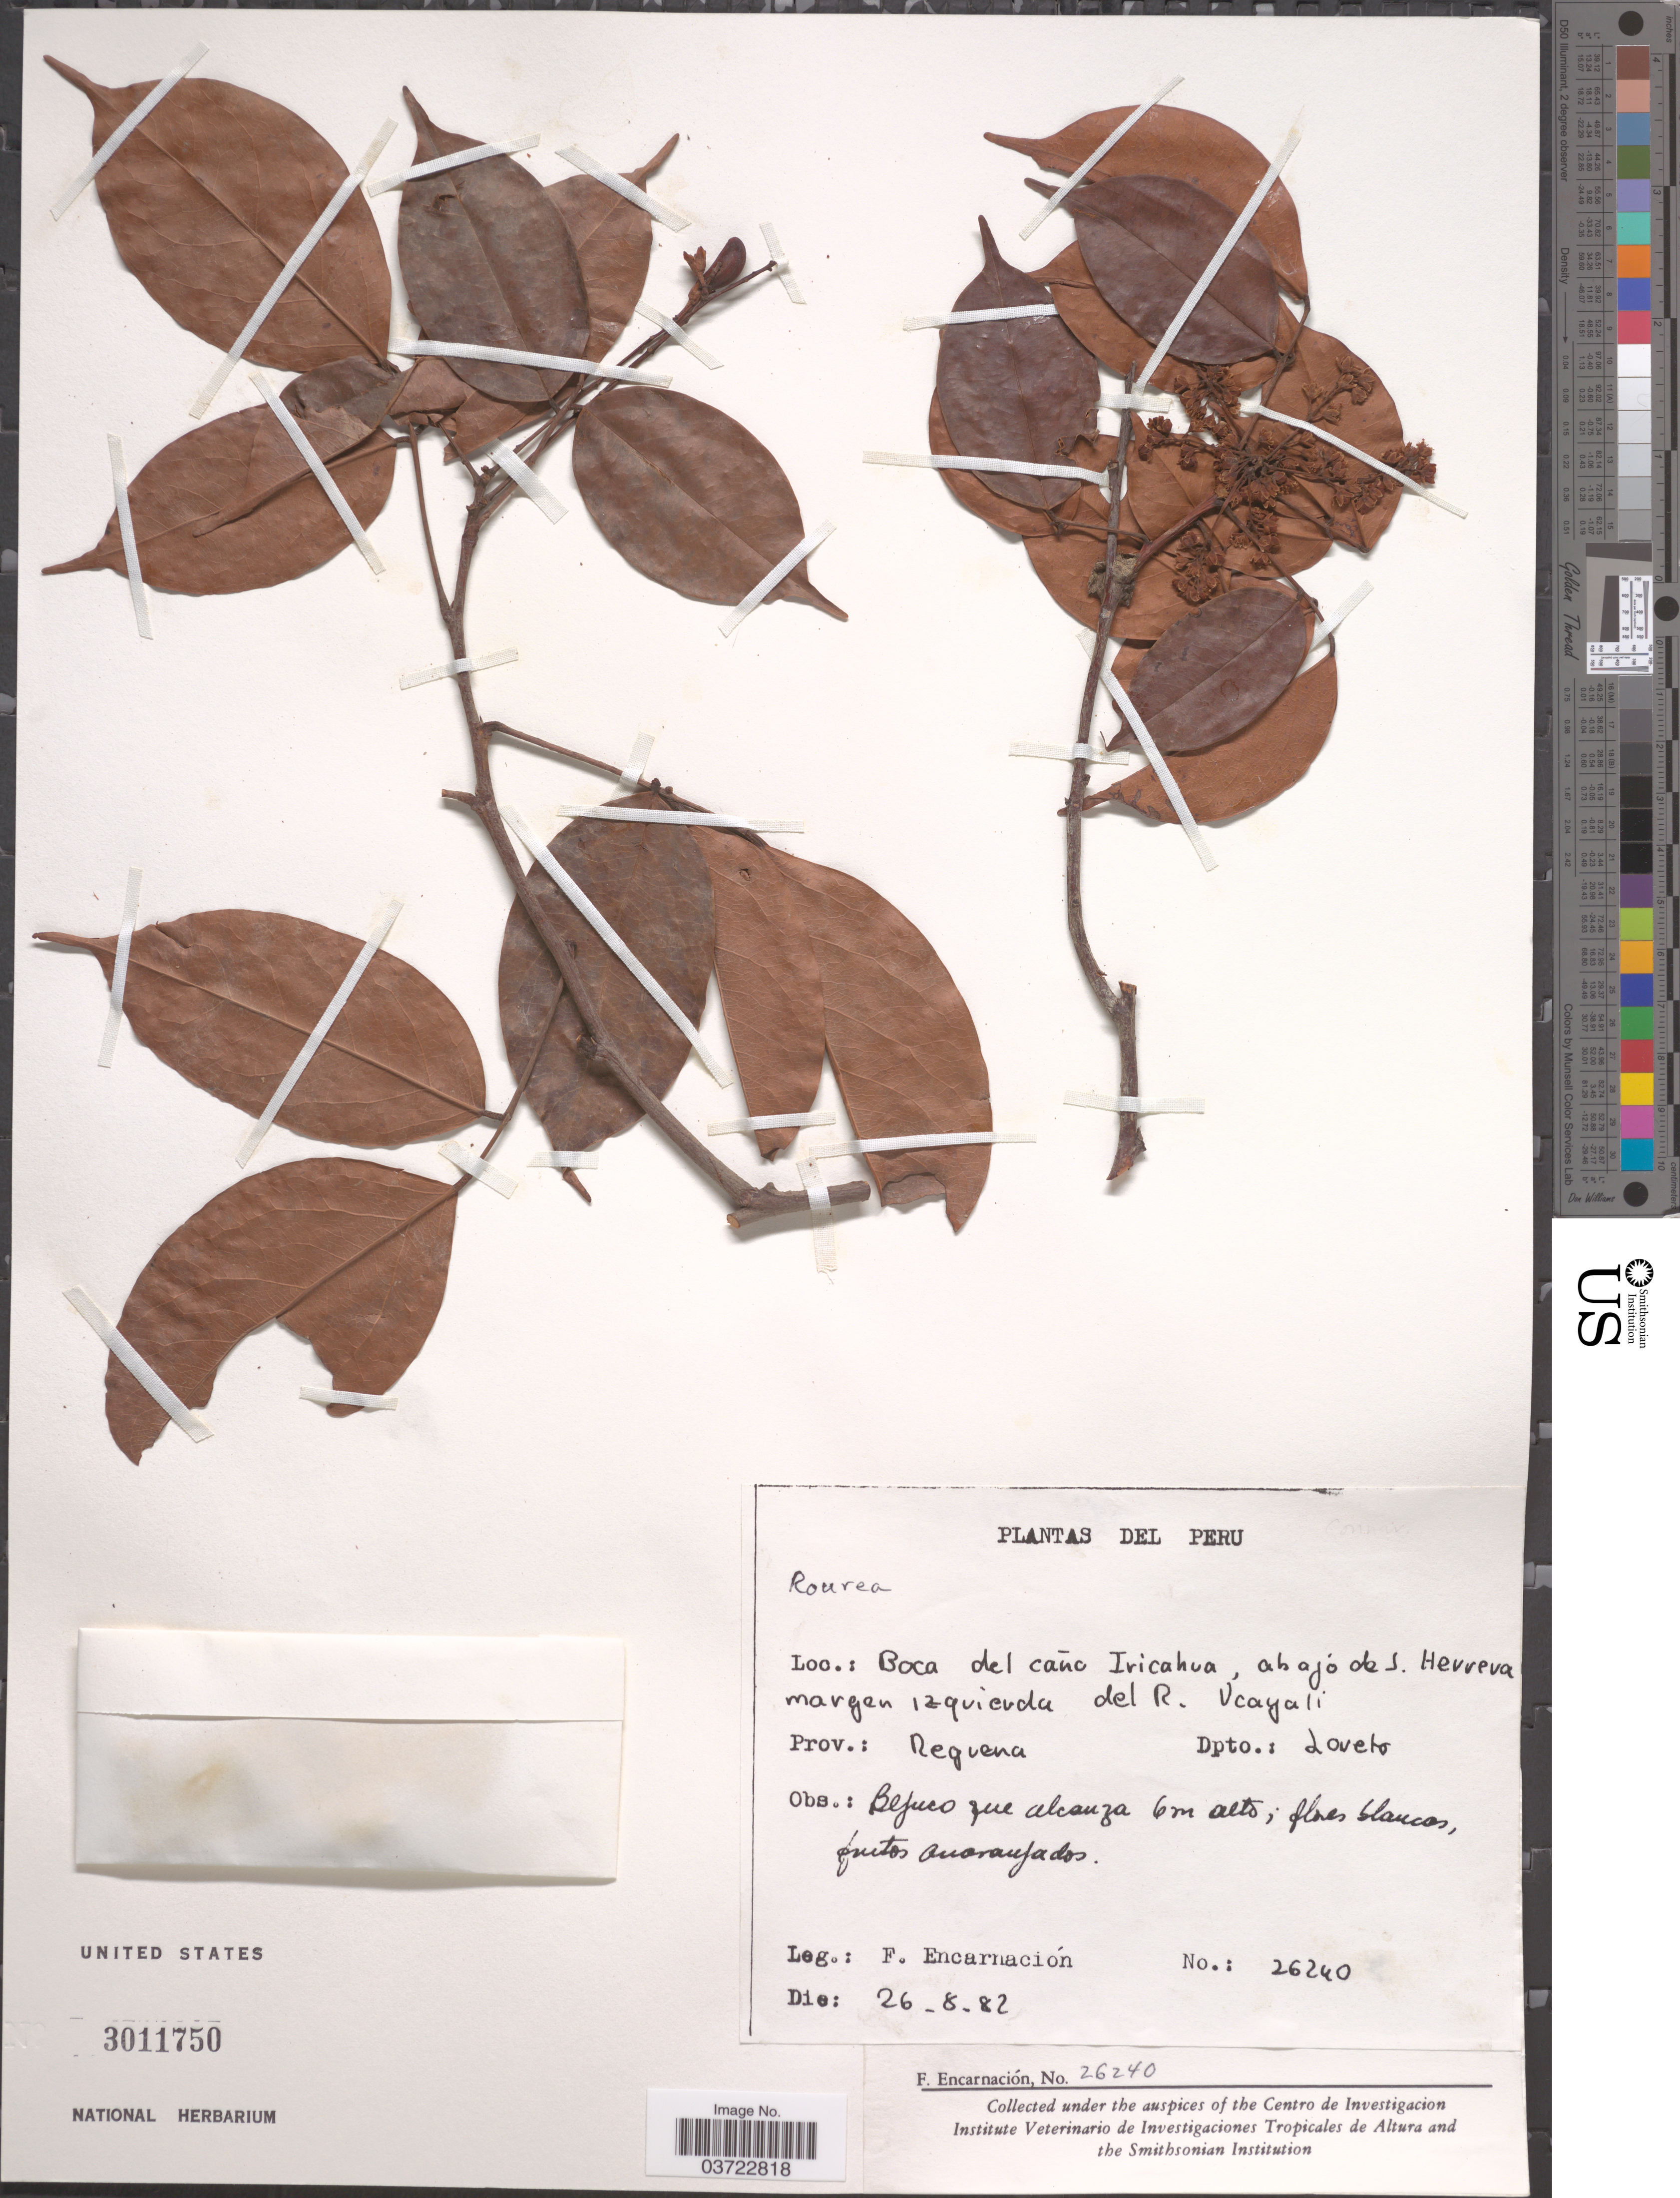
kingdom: Plantae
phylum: Tracheophyta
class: Magnoliopsida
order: Oxalidales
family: Connaraceae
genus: Rourea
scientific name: Rourea sp.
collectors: F. Encarnación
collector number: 26240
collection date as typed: Transcribed d/m/y: 26/8/82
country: Peru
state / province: Loreto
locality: Boca del caño Iricahua, abajo de J. Herrera margen izquierda del R. Ucayali. Prov.: Requena. Dpto.: Loreto.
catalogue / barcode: US 3011750